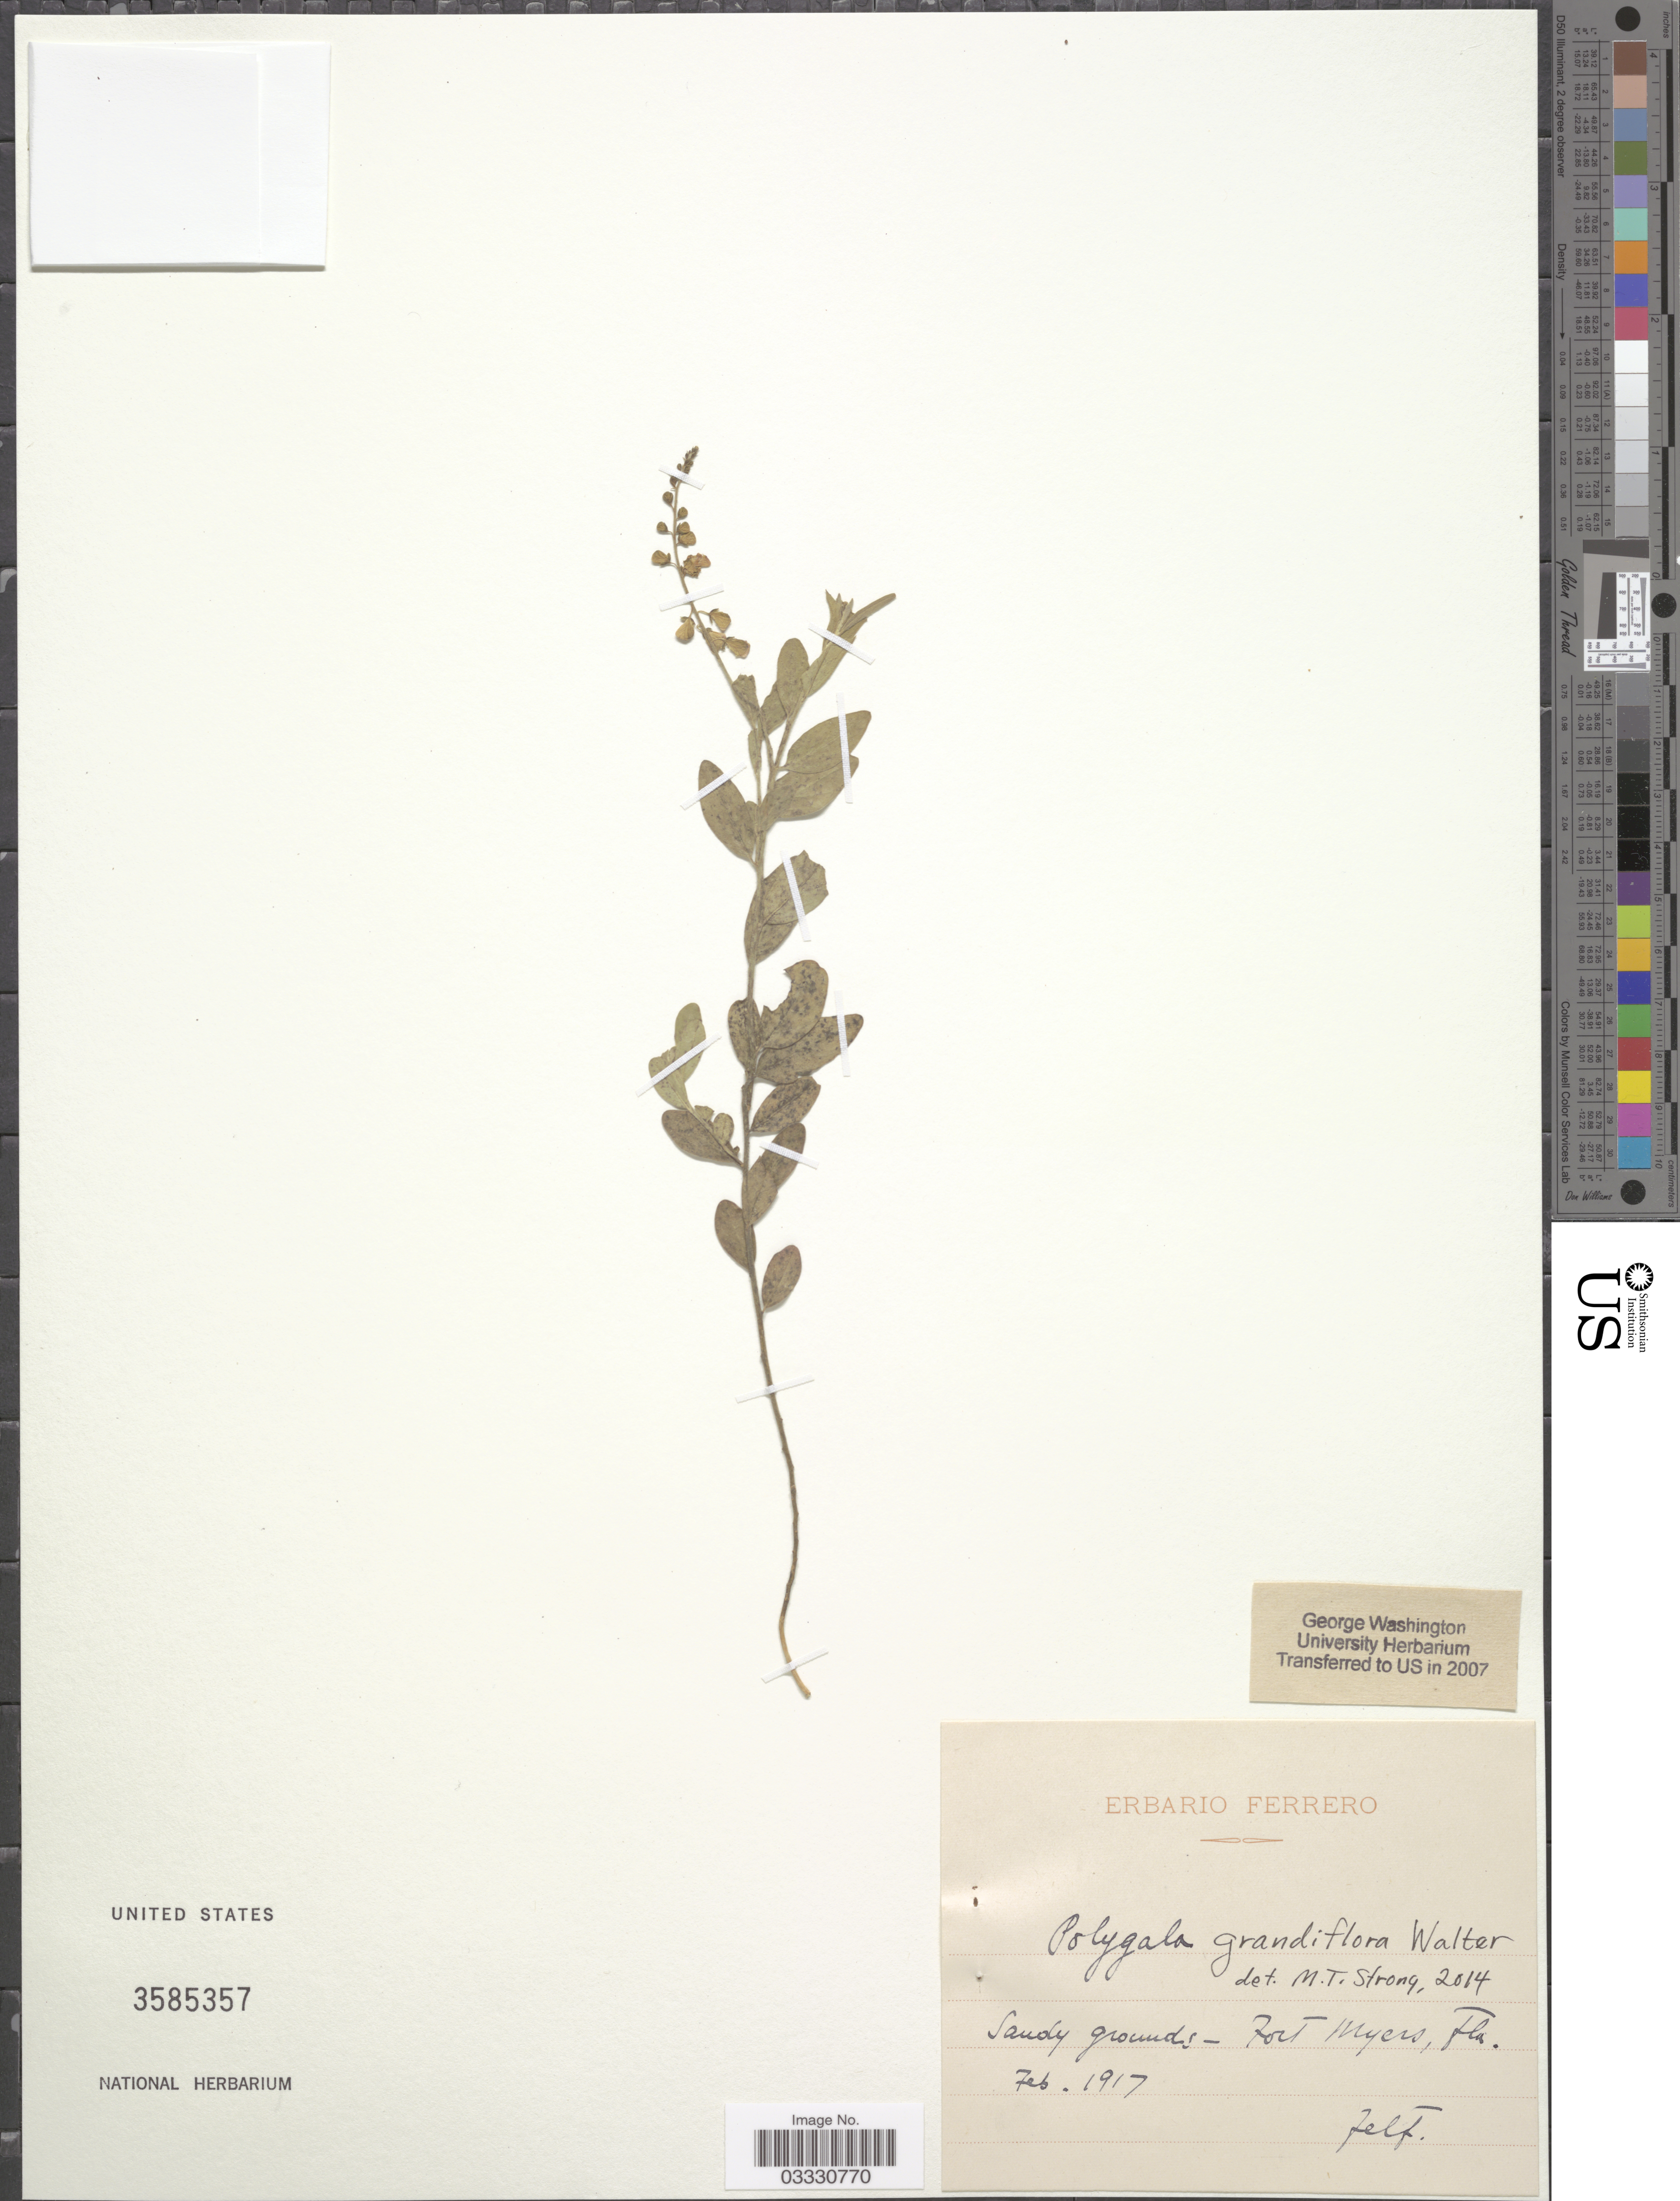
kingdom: Plantae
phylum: Tracheophyta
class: Magnoliopsida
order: Fabales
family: Polygalaceae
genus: Asemeia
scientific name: Asemeia grandiflora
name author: (Walter) Small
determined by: Strong, Mark T., (BOT), Smithsonian Institution - National Museum of Natural History (UNITED STATES)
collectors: F. Ferrero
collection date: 1917-02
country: United States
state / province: Florida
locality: Fort Myers, Fla.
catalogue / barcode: US 3585357